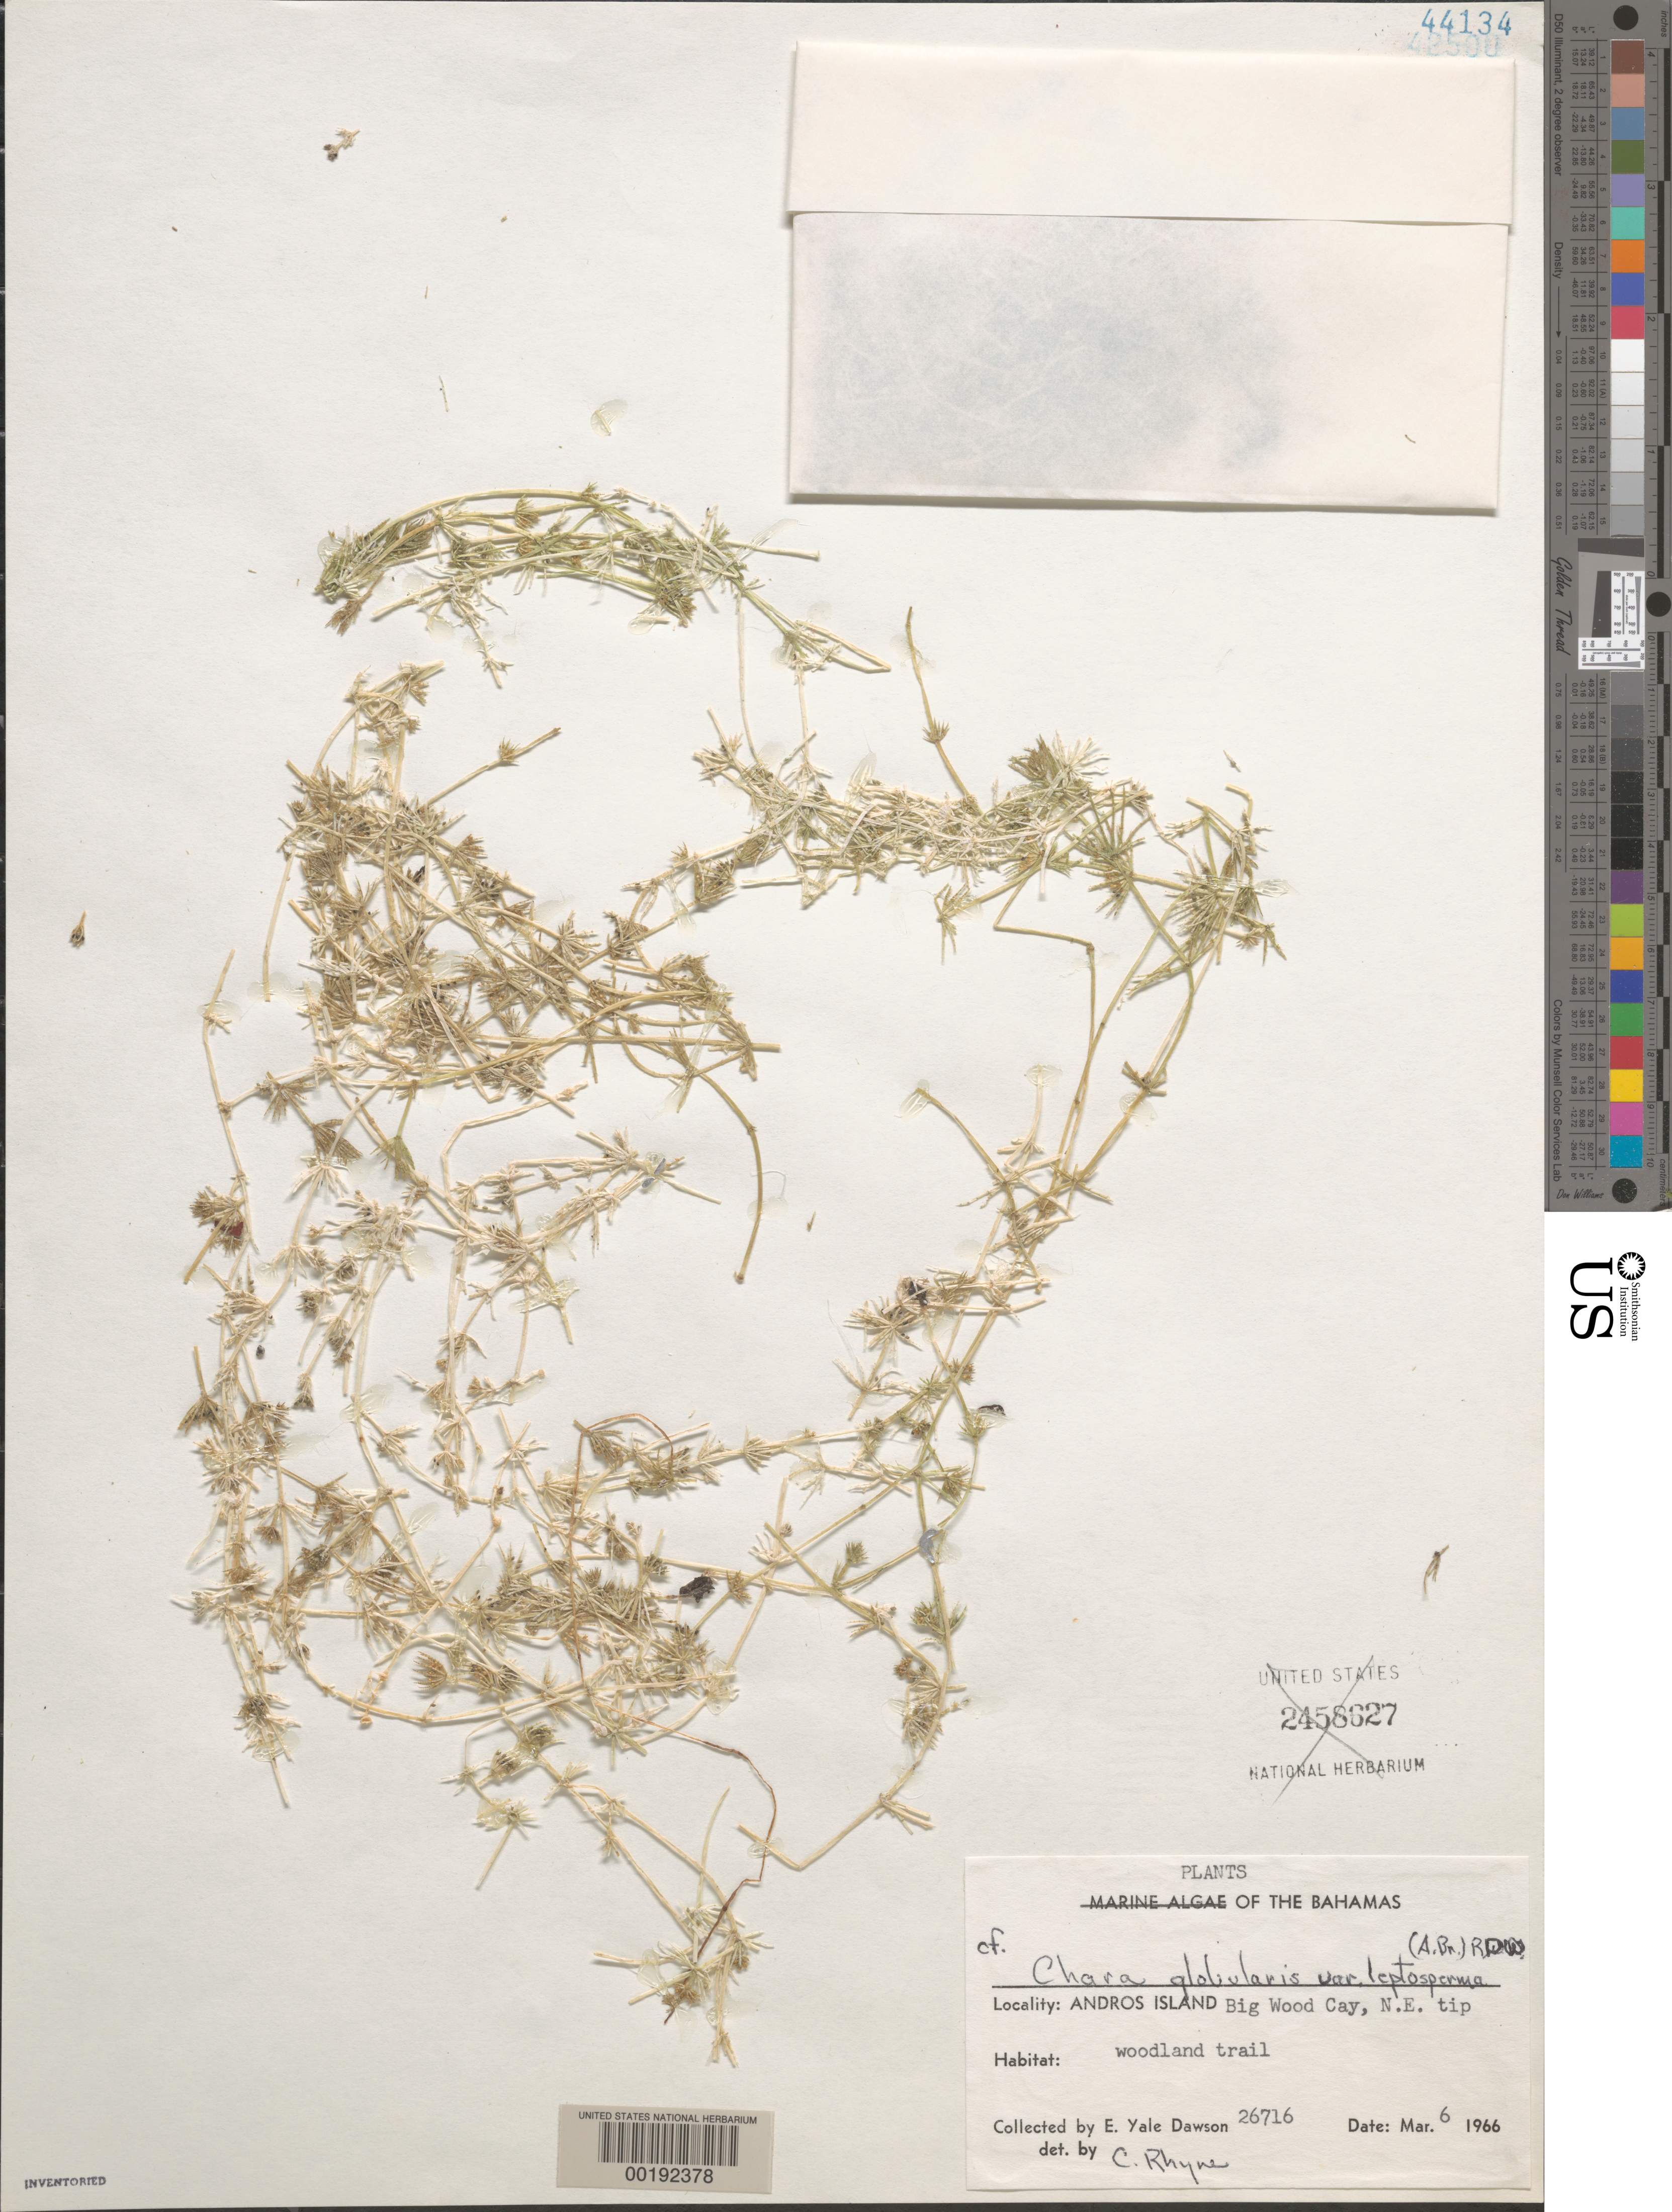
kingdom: Plantae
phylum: Charophyta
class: Charophyceae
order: Charales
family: Characeae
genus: Chara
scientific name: Chara globularis var. leptosperma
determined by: Rhyne, C. F.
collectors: E. Y. Dawson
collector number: EYD 26716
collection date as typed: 06 Mar 1966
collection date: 1966-03-06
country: Bahamas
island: Big Wood Cay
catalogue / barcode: US 44134